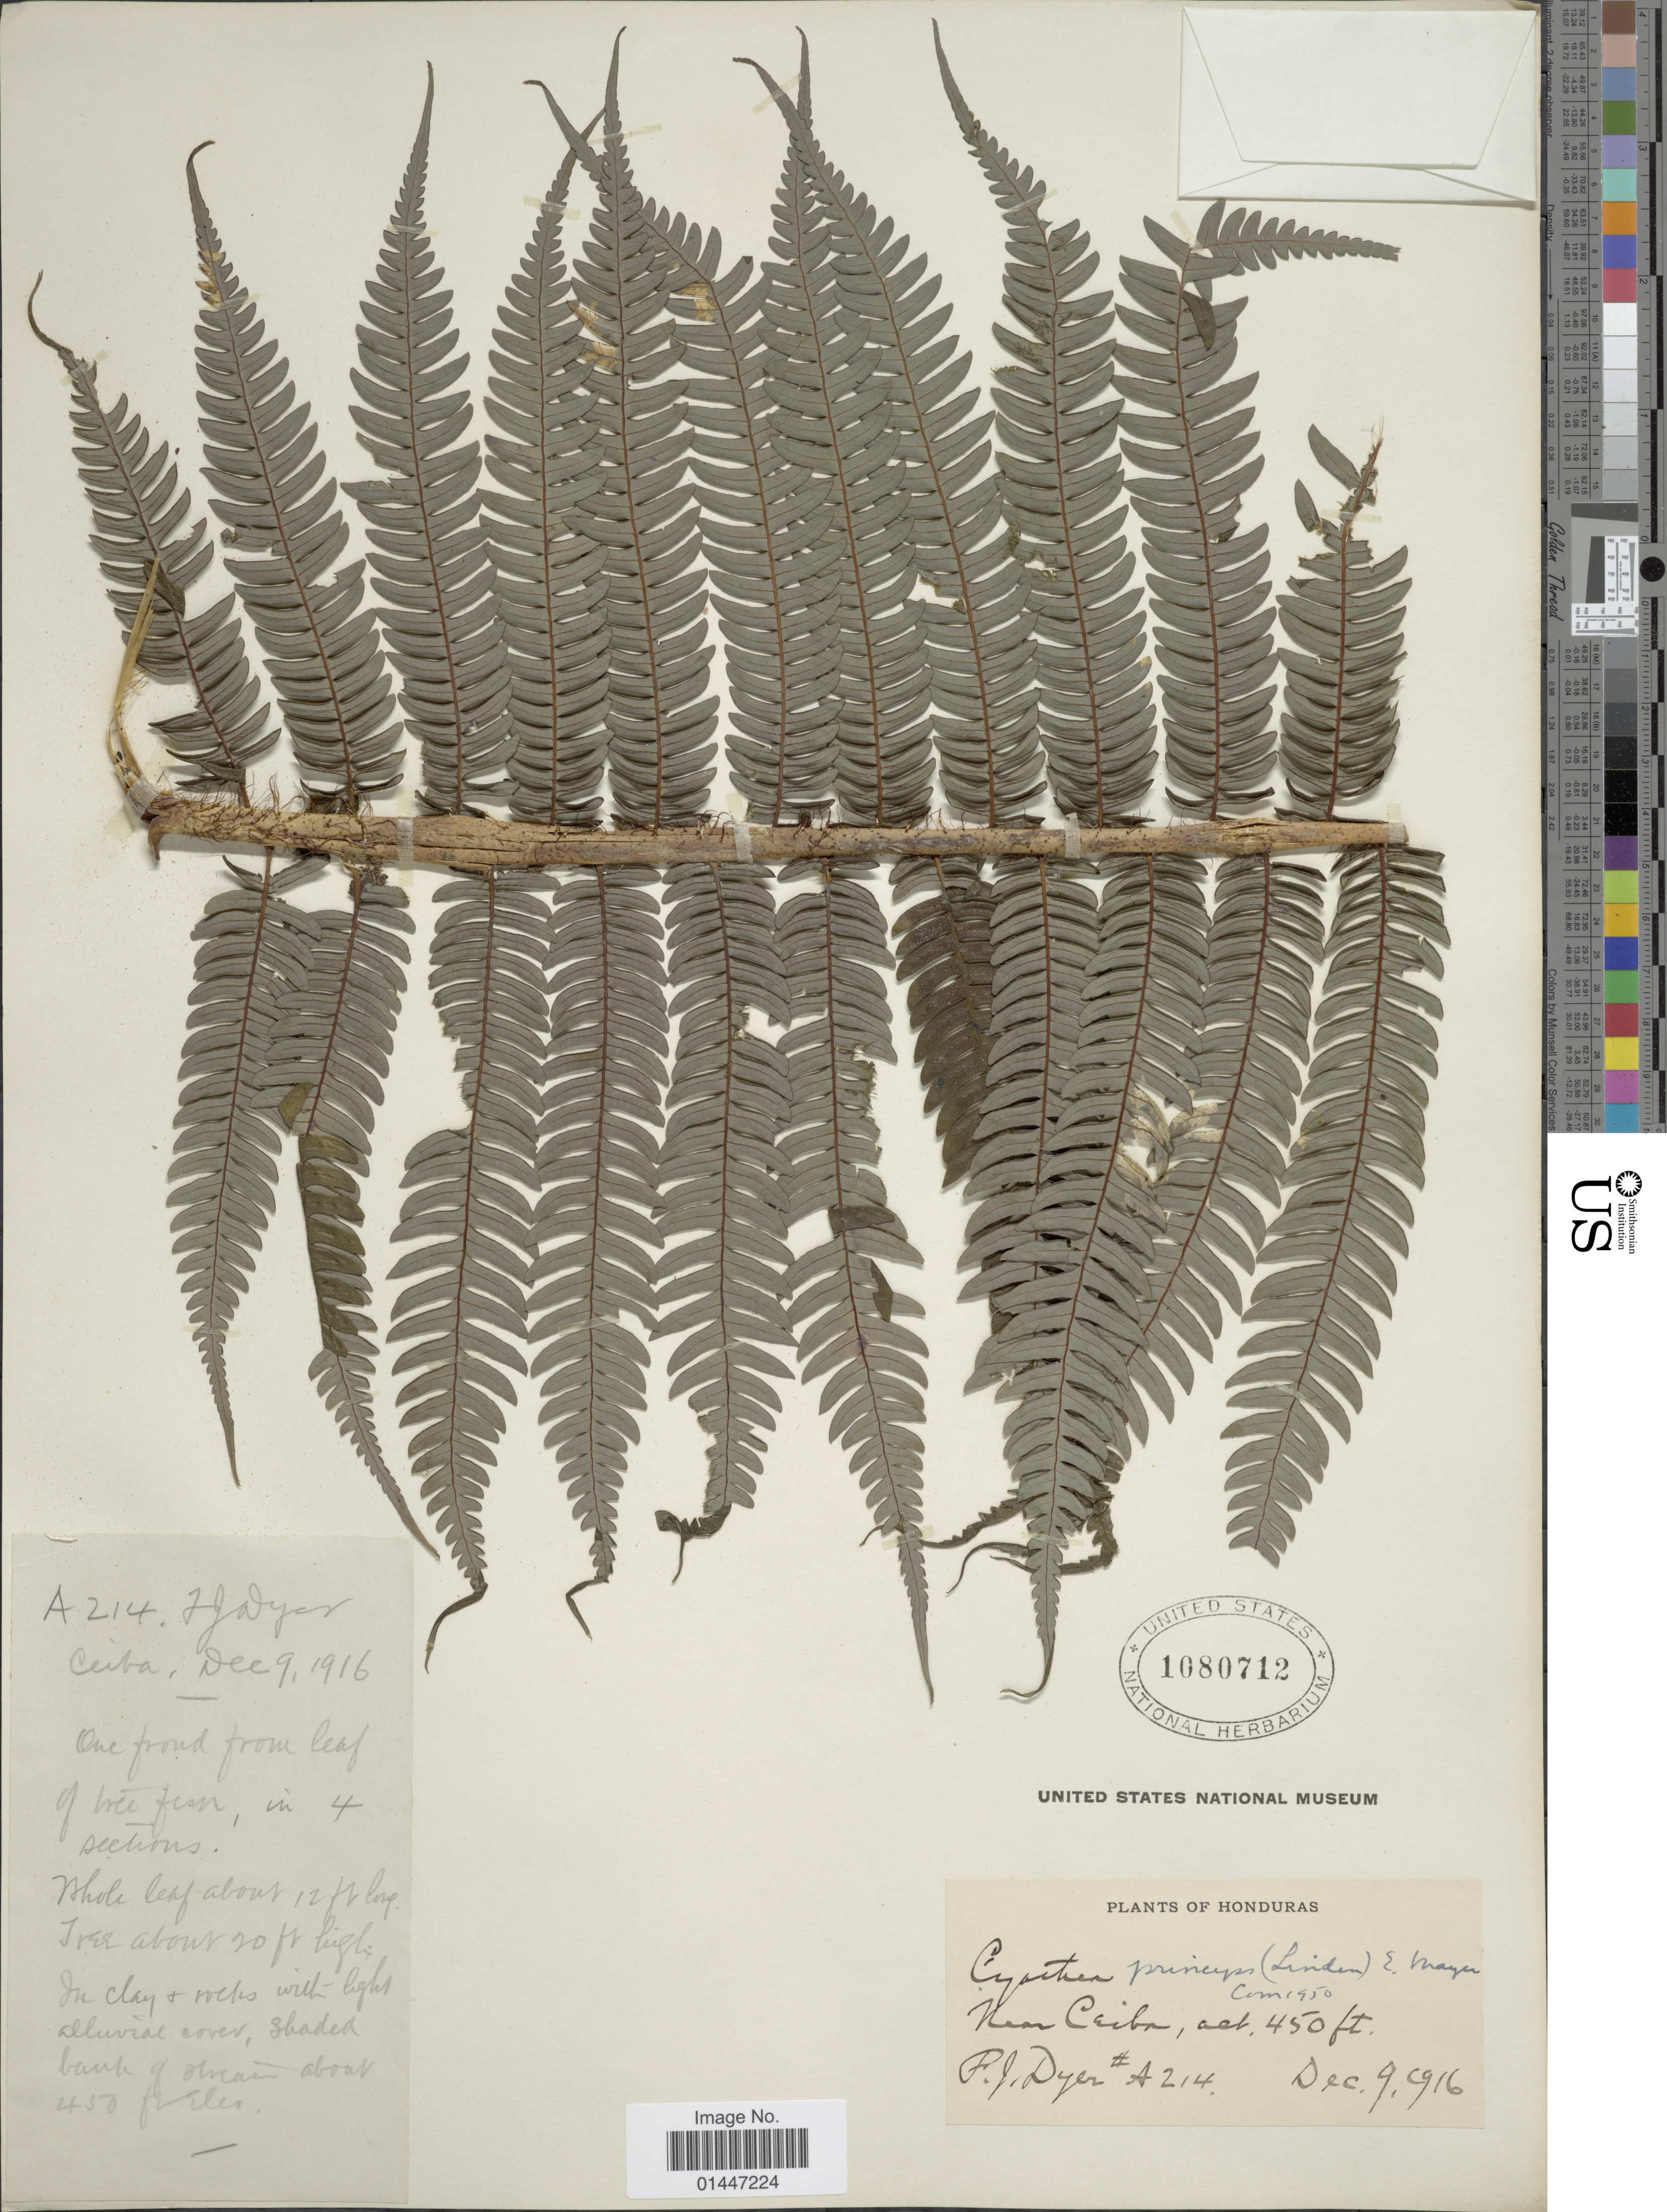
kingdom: Plantae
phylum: Tracheophyta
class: Polypodiopsida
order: Cyatheales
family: Cyatheaceae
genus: Sphaeropteris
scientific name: Sphaeropteris horrida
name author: (Liebm.) R.M. Tryon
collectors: F. J. Dyer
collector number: A214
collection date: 1916-12-09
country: Honduras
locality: Near Ceiba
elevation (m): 137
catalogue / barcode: US 1080712